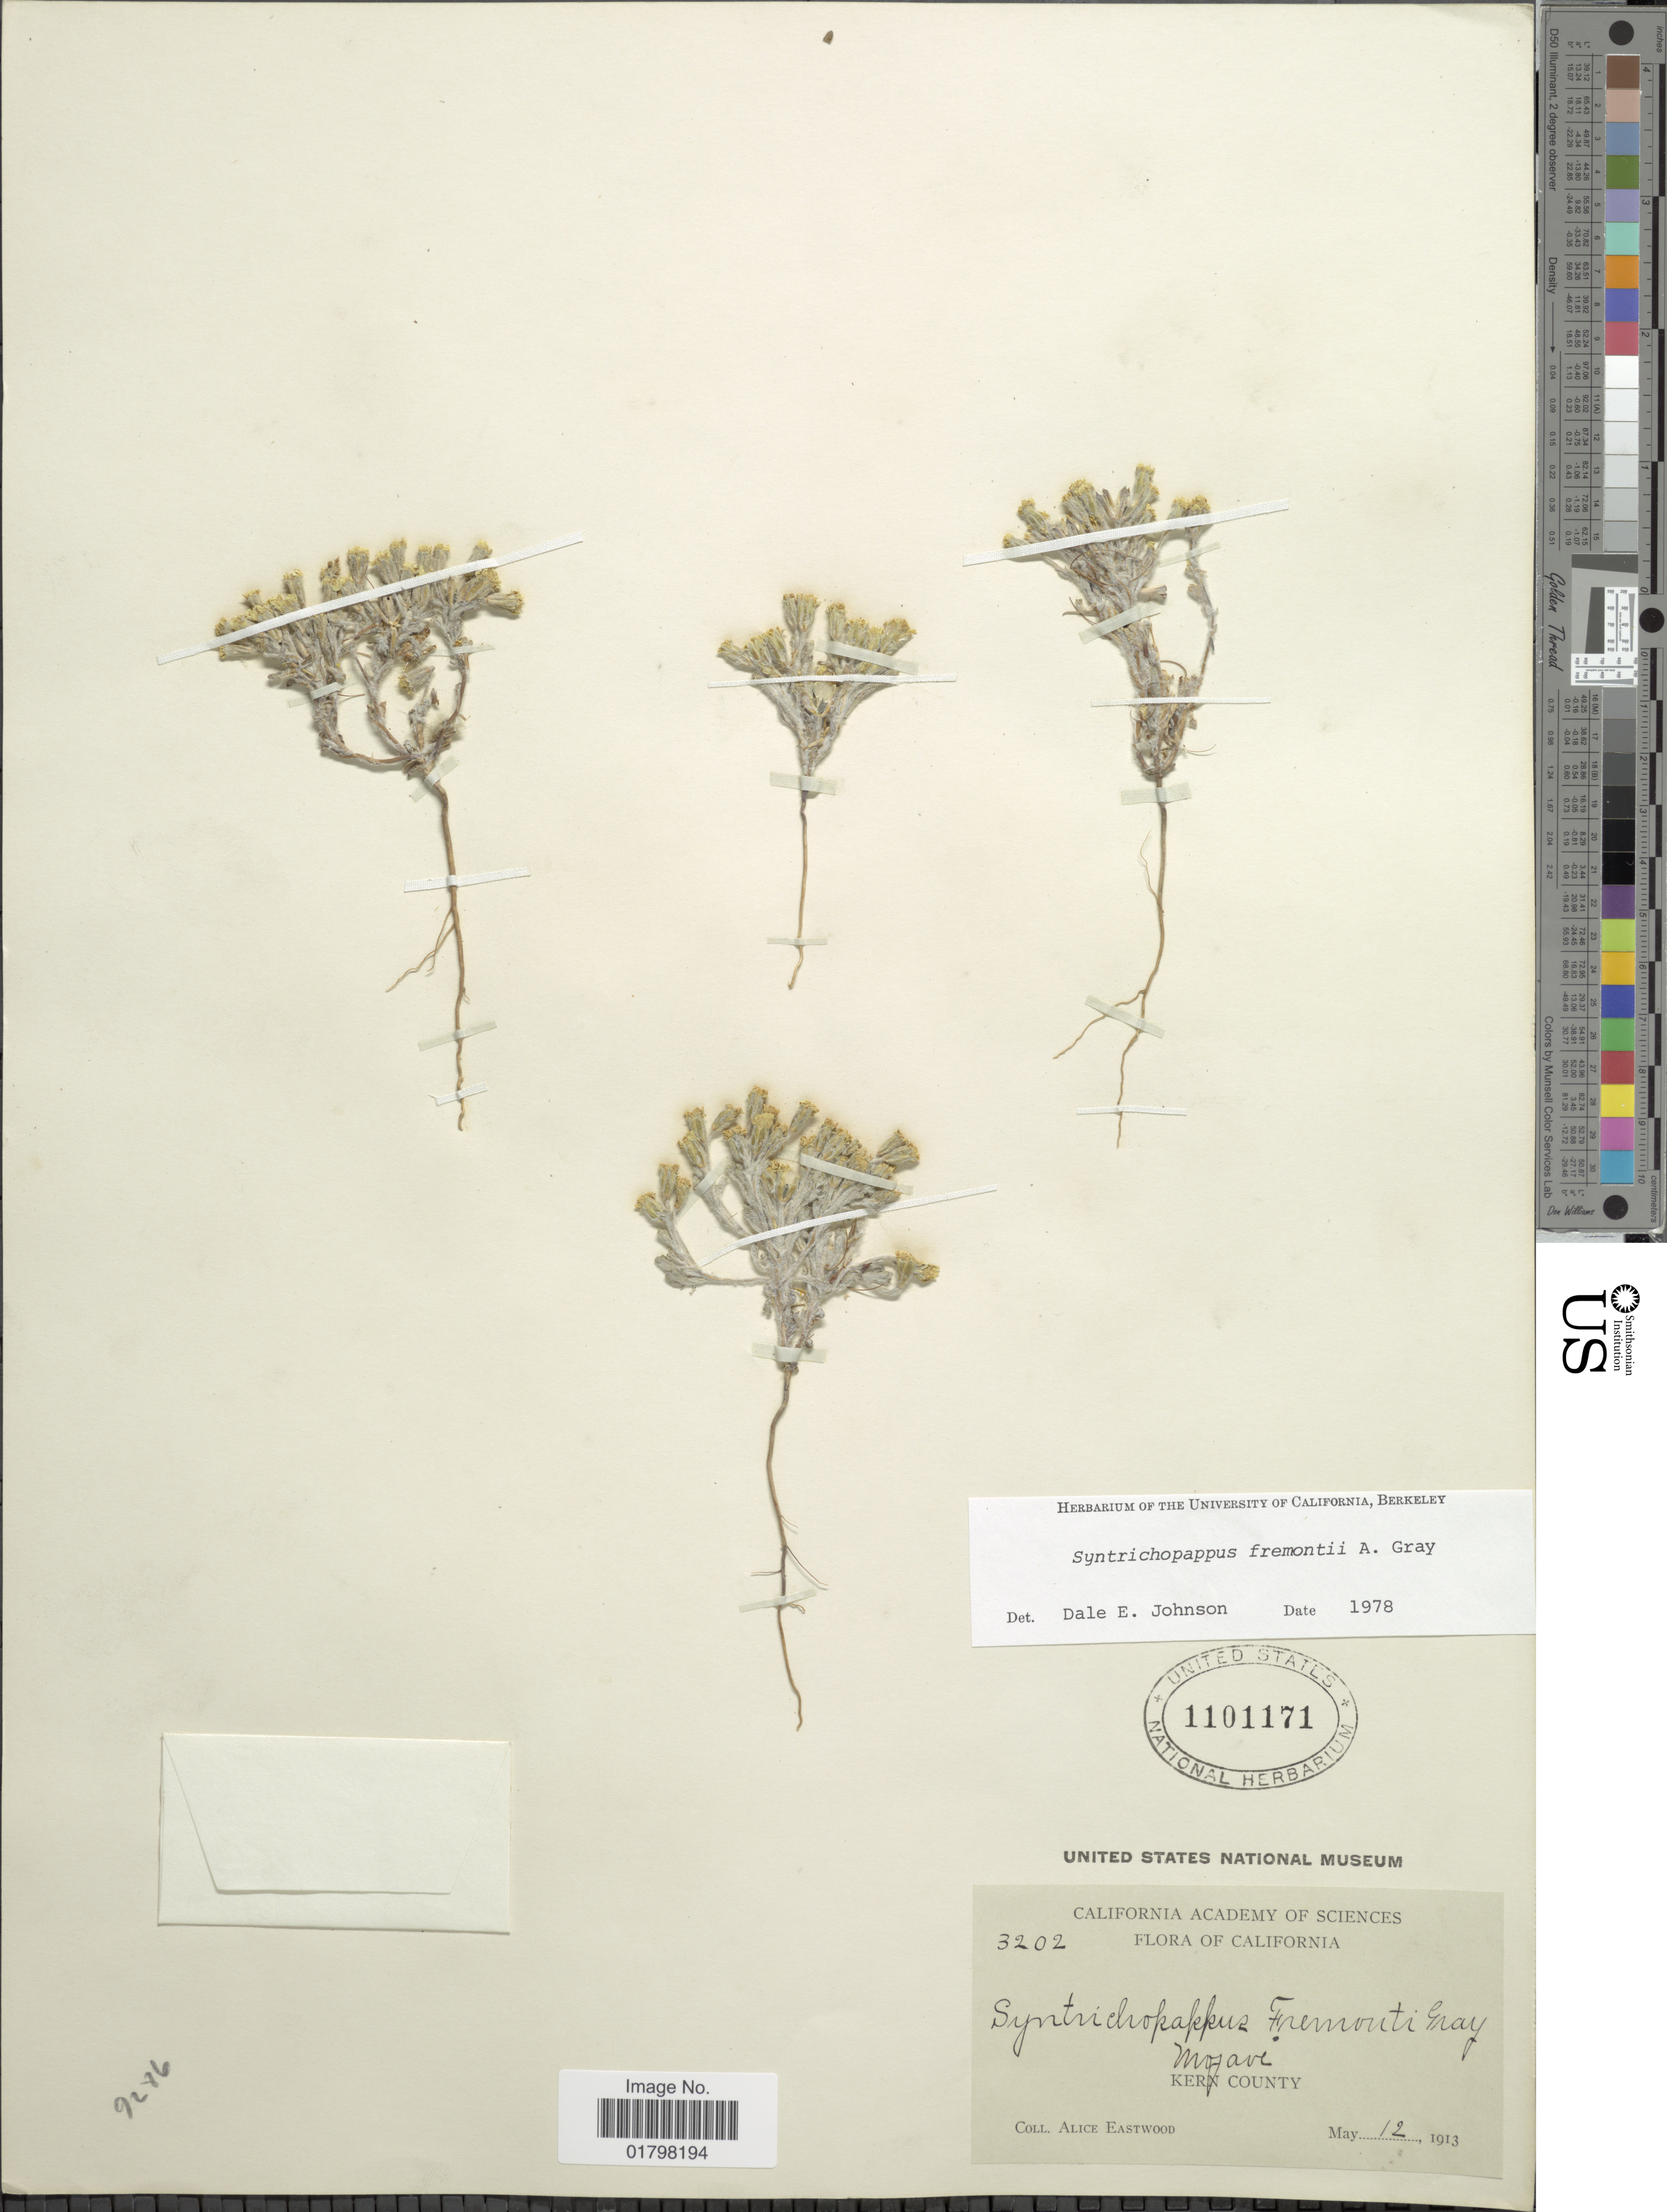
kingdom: Plantae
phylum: Tracheophyta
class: Magnoliopsida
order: Asterales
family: Asteraceae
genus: Syntrichopappus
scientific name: Syntrichopappus fremontii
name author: A. Gray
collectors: A. Eastwood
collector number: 3202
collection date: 1913-05-12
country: United States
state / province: California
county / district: Kern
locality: Mojavi. Kern County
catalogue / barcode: US 1101171